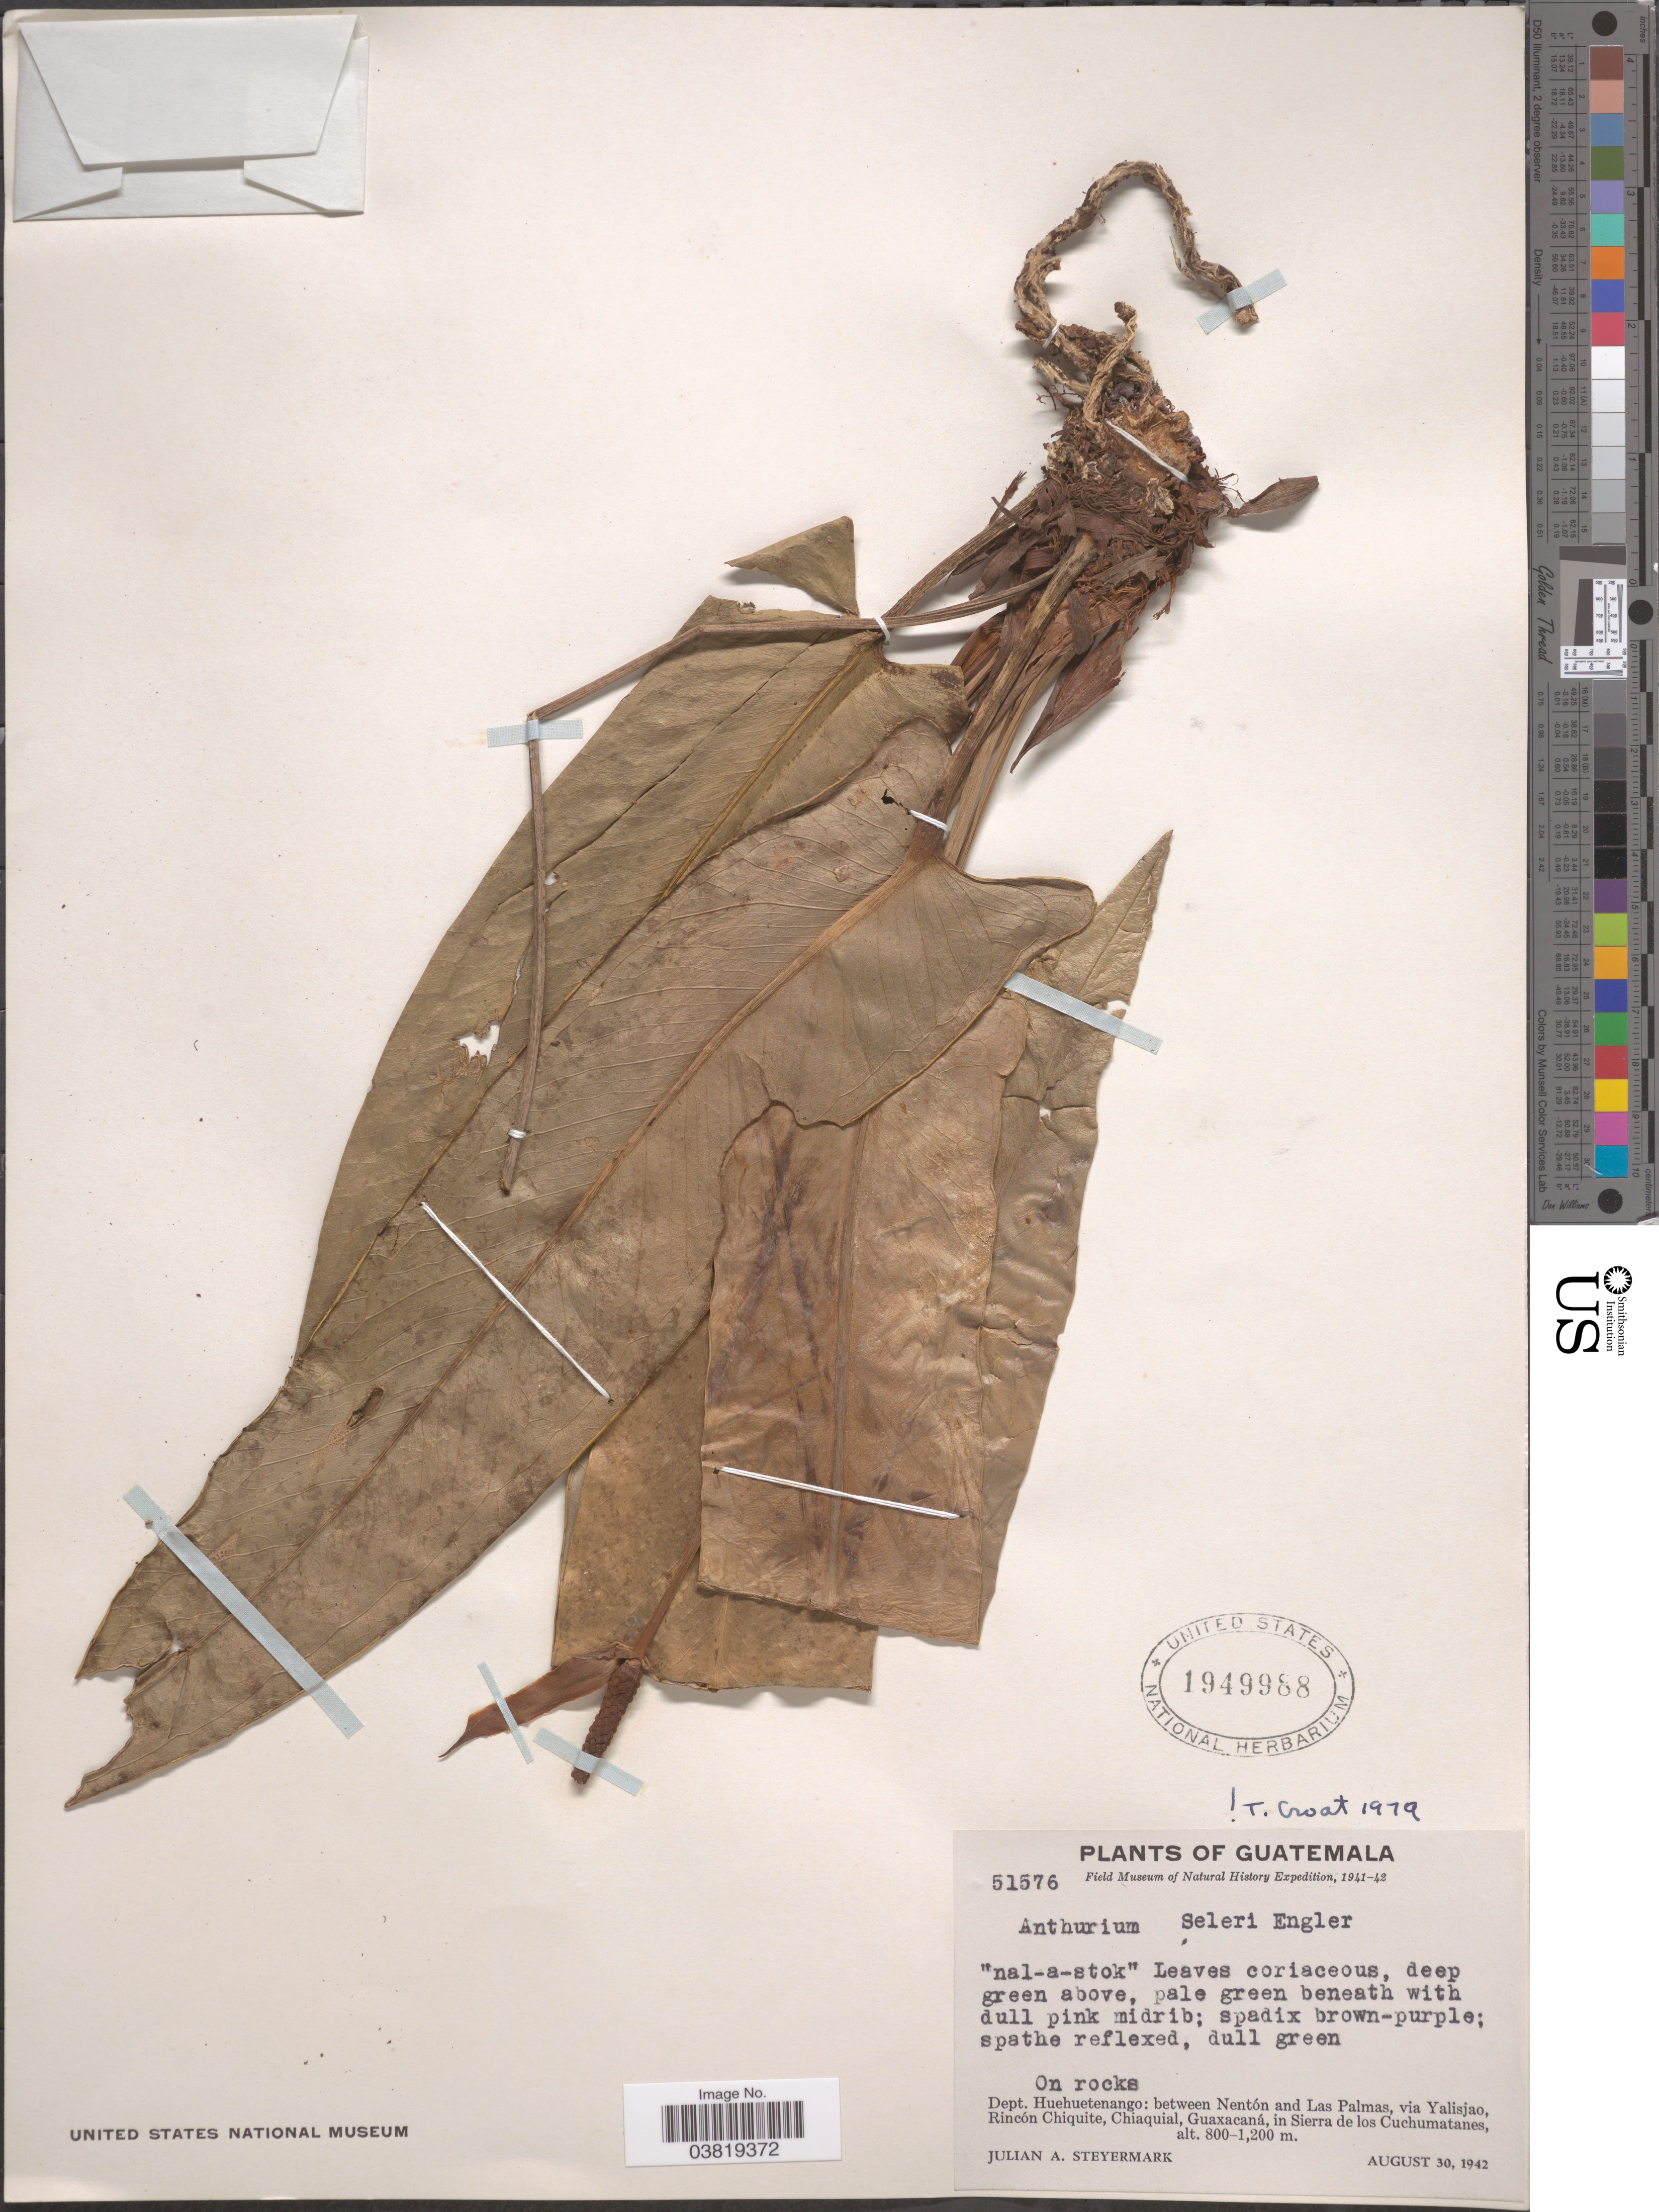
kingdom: Plantae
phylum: Tracheophyta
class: Liliopsida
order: Alismatales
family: Araceae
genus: Anthurium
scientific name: Anthurium seleri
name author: Engl.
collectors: J. Steyermark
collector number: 51576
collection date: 1942-08-30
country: Guatemala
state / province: Huehuetenango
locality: Dept. Huehuetenango: between Nentón and Las Palmas, via Yalisjao, Rincón Chiquite, Chiaquial, Guaxacaná, in Sierra de los Cuchumatanes.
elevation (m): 800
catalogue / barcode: US 1949988